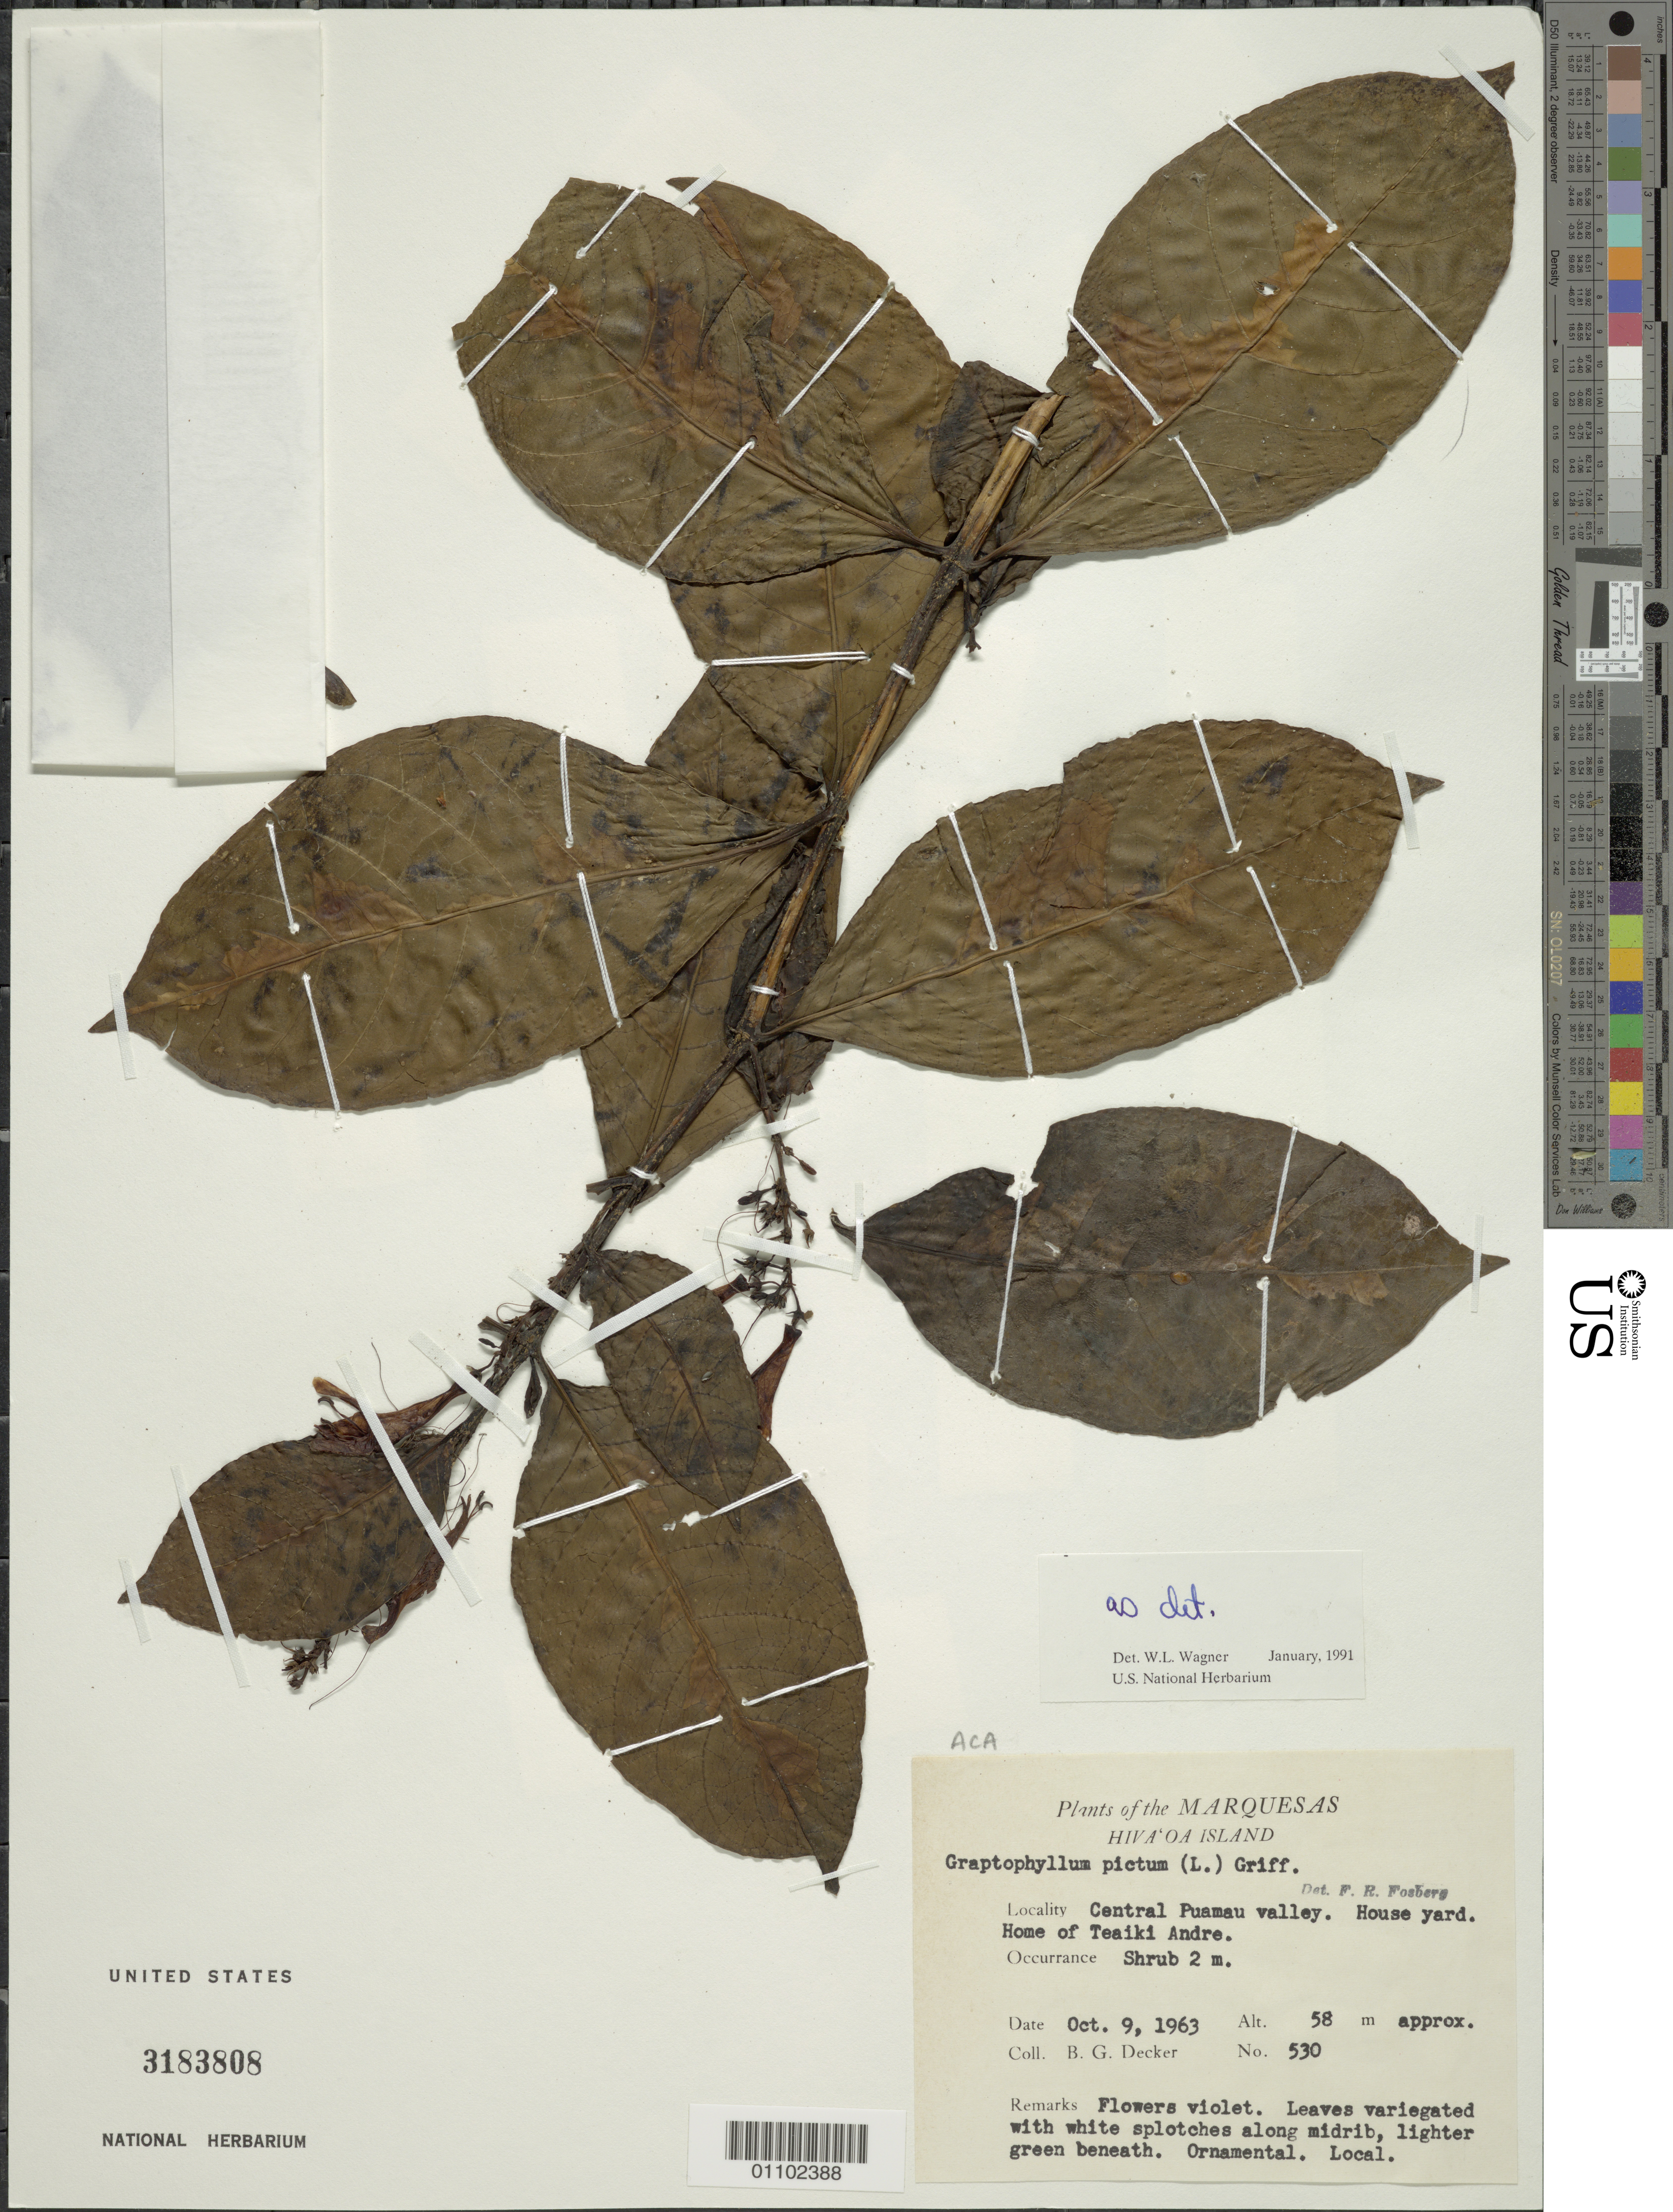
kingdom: Plantae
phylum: Tracheophyta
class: Magnoliopsida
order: Lamiales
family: Acanthaceae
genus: Graptophyllum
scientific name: Graptophyllum pictum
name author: (L.) Griff.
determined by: Wagner, W. L., (BOT), Smithsonian Institution - National Museum of Natural History (UNITED STATES)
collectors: B. G. Decker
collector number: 530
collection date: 1963-10-09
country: French Polynesia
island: Hiva Oa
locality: central Puamau Valley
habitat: House yard, home of Teaiki Andre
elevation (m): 58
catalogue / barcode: US 3183808